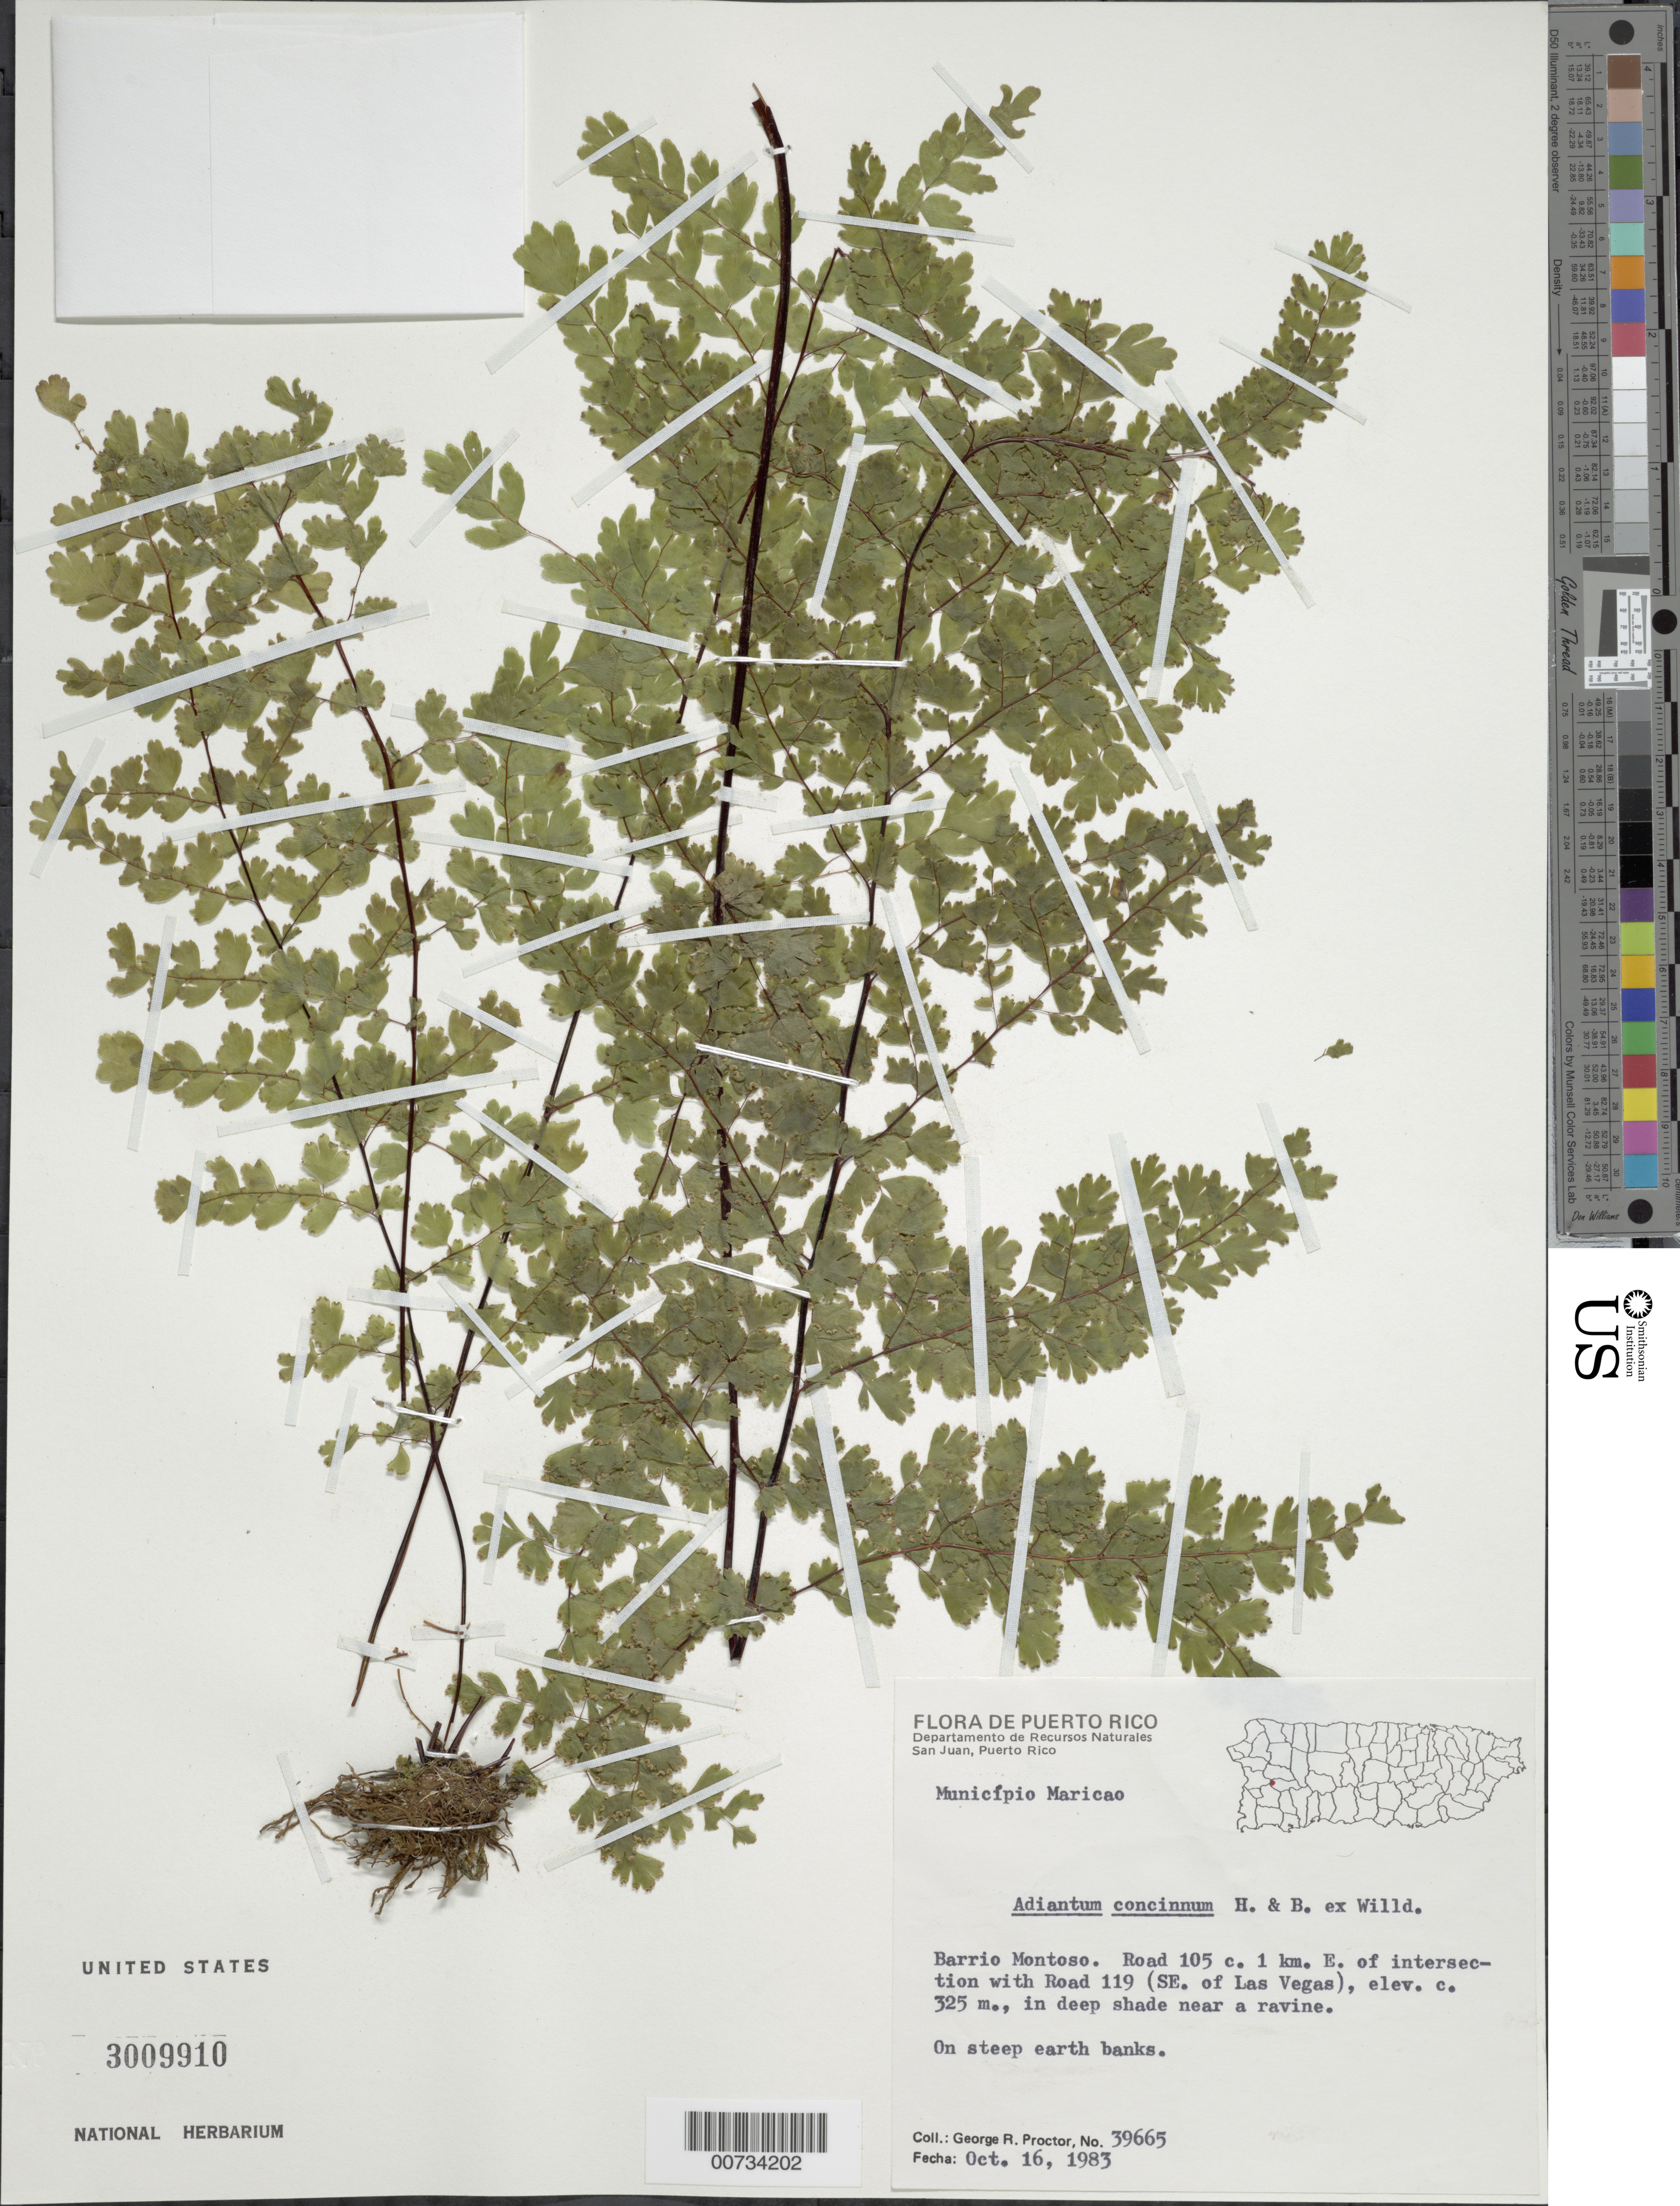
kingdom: Plantae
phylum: Tracheophyta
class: Polypodiopsida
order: Polypodiales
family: Pteridaceae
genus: Adiantum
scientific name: Adiantum concinnum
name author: Humb. & Bonpl. ex Willd.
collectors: G. R. Proctor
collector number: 39665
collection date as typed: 16 Oct 1983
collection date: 1983-10-16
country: Puerto Rico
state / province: Maricao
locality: Barrio Montoso, Road 105 c. 1 km E of intersection w/Road 119 (SE of Las Vegas)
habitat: In deep shade near ravine, on steep earth banks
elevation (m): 325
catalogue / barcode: US 3009910